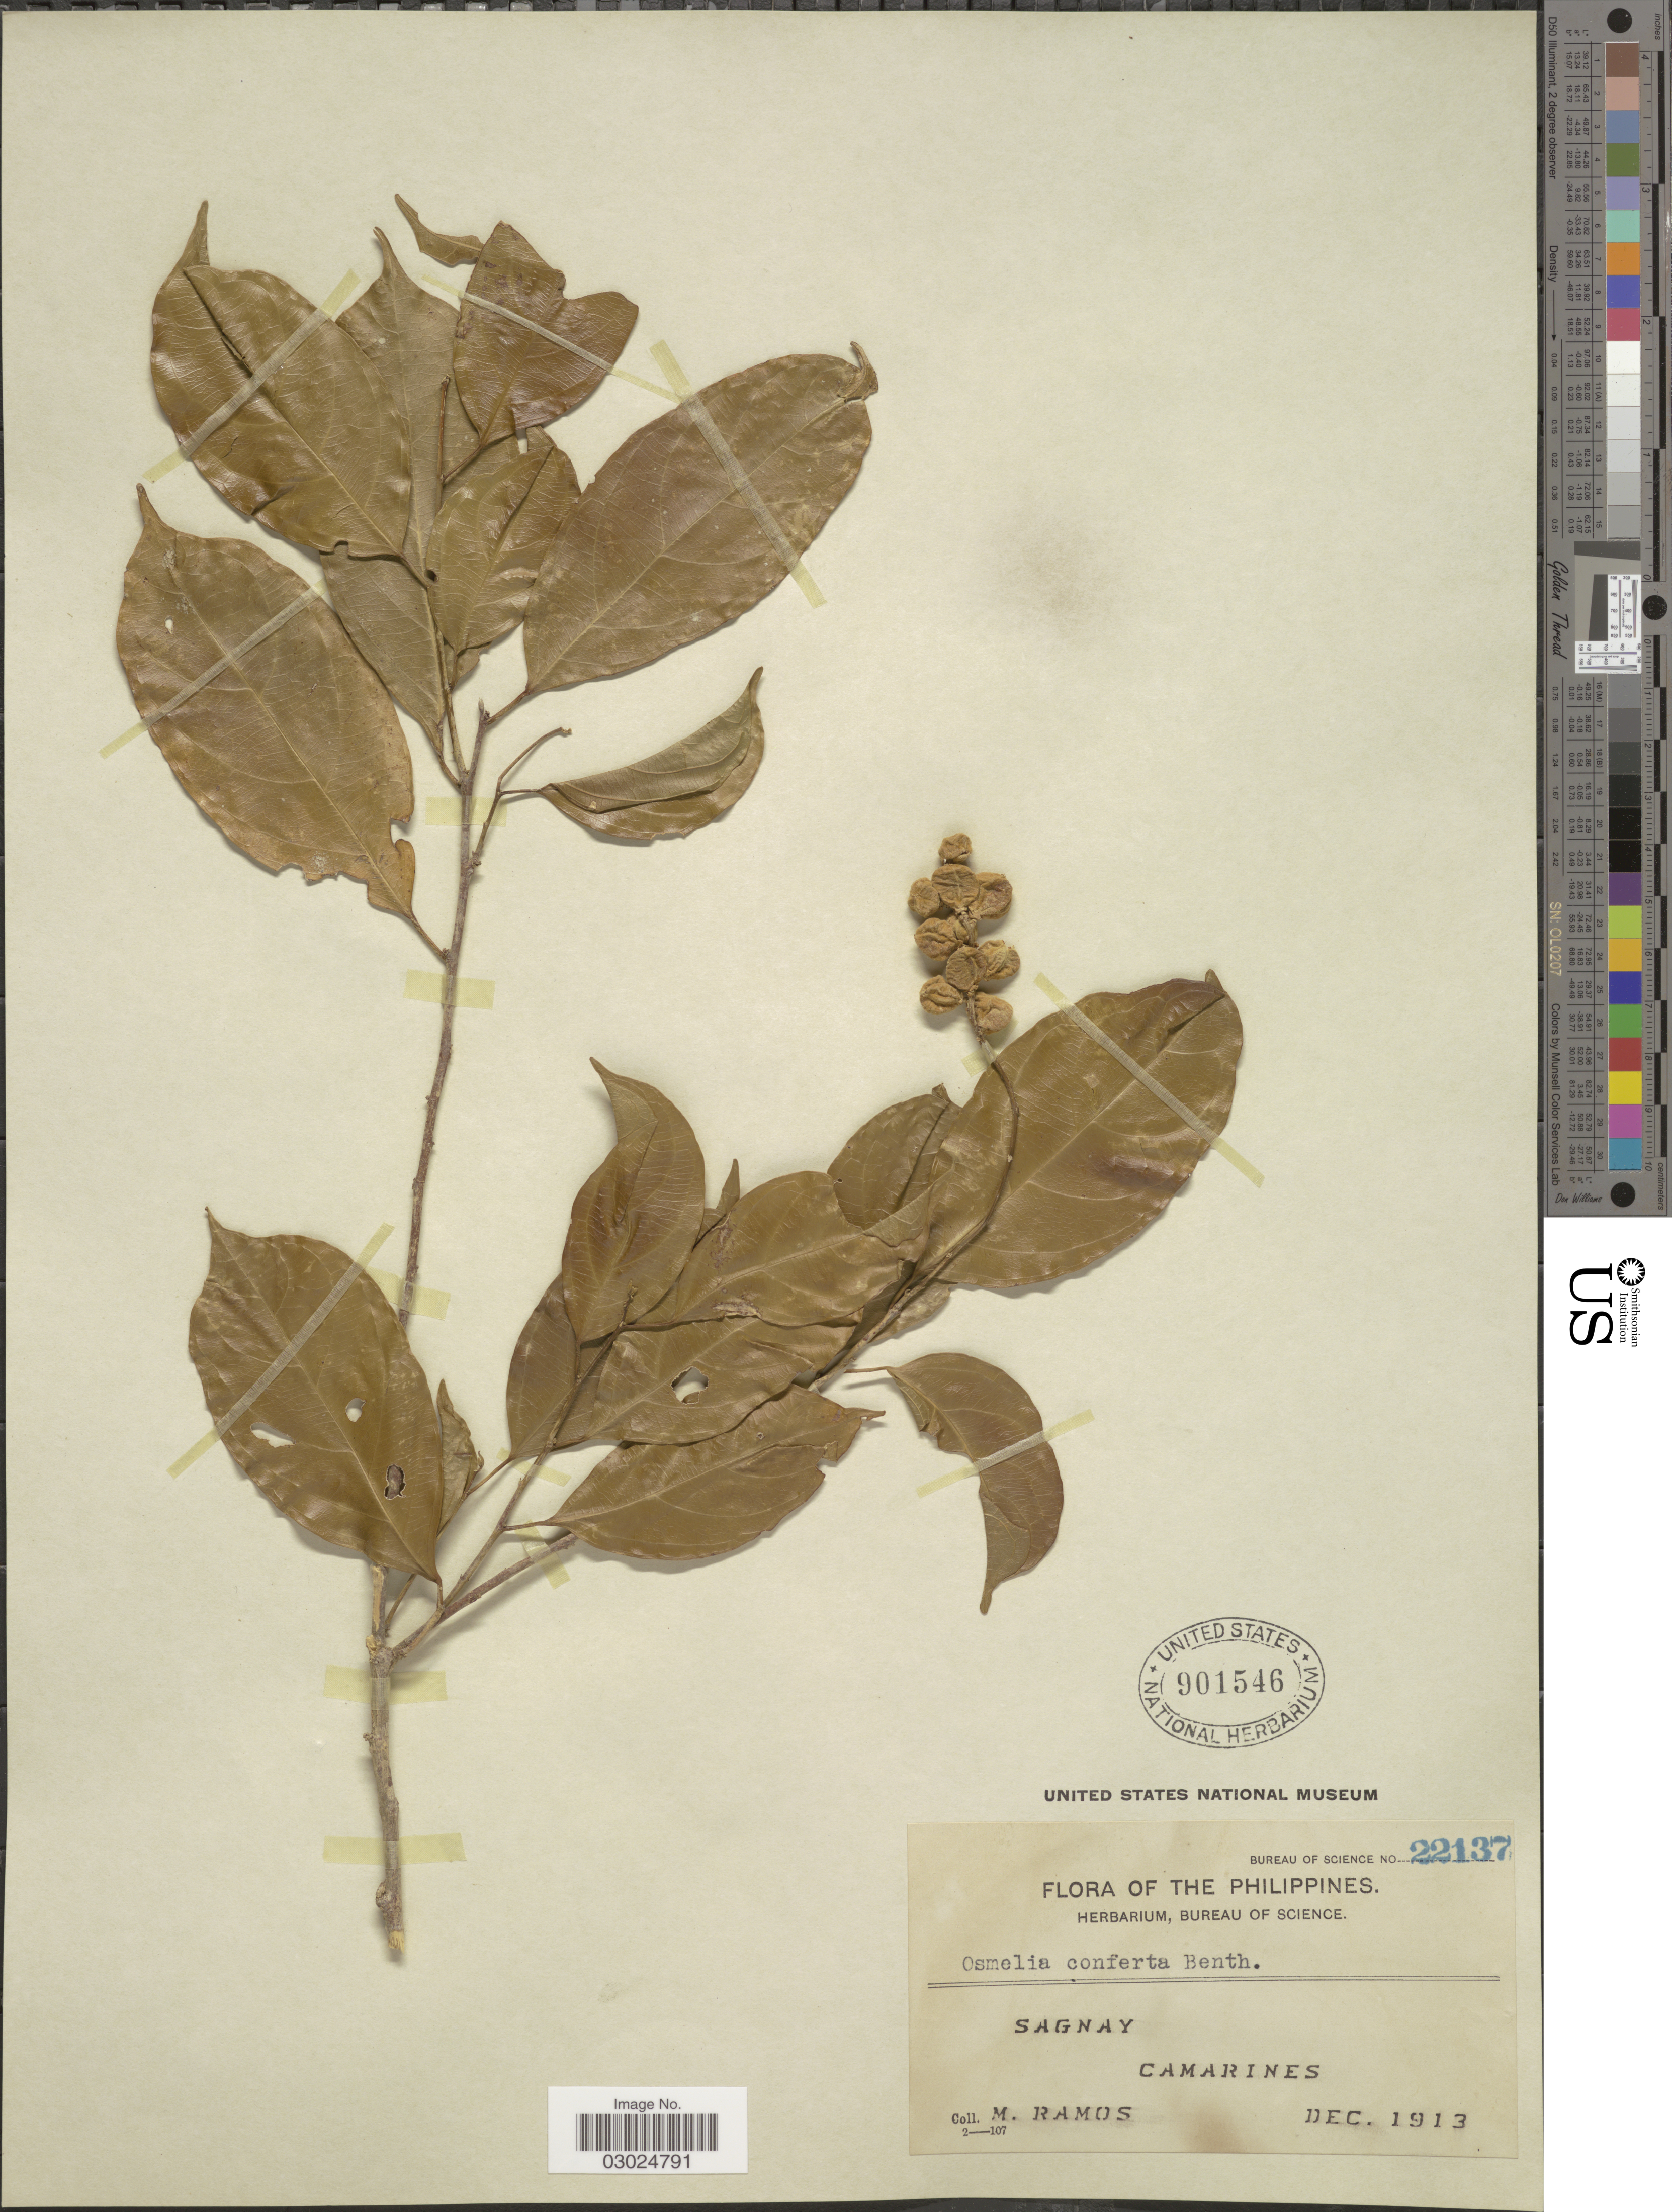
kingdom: Plantae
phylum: Tracheophyta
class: Magnoliopsida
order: Malpighiales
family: Salicaceae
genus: Osmelia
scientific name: Osmelia conferta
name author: Benth.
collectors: M. Ramos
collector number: Bureau of Science 22137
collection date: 1913-12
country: Philippines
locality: Sagnay, Camarines.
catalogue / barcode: US 901546